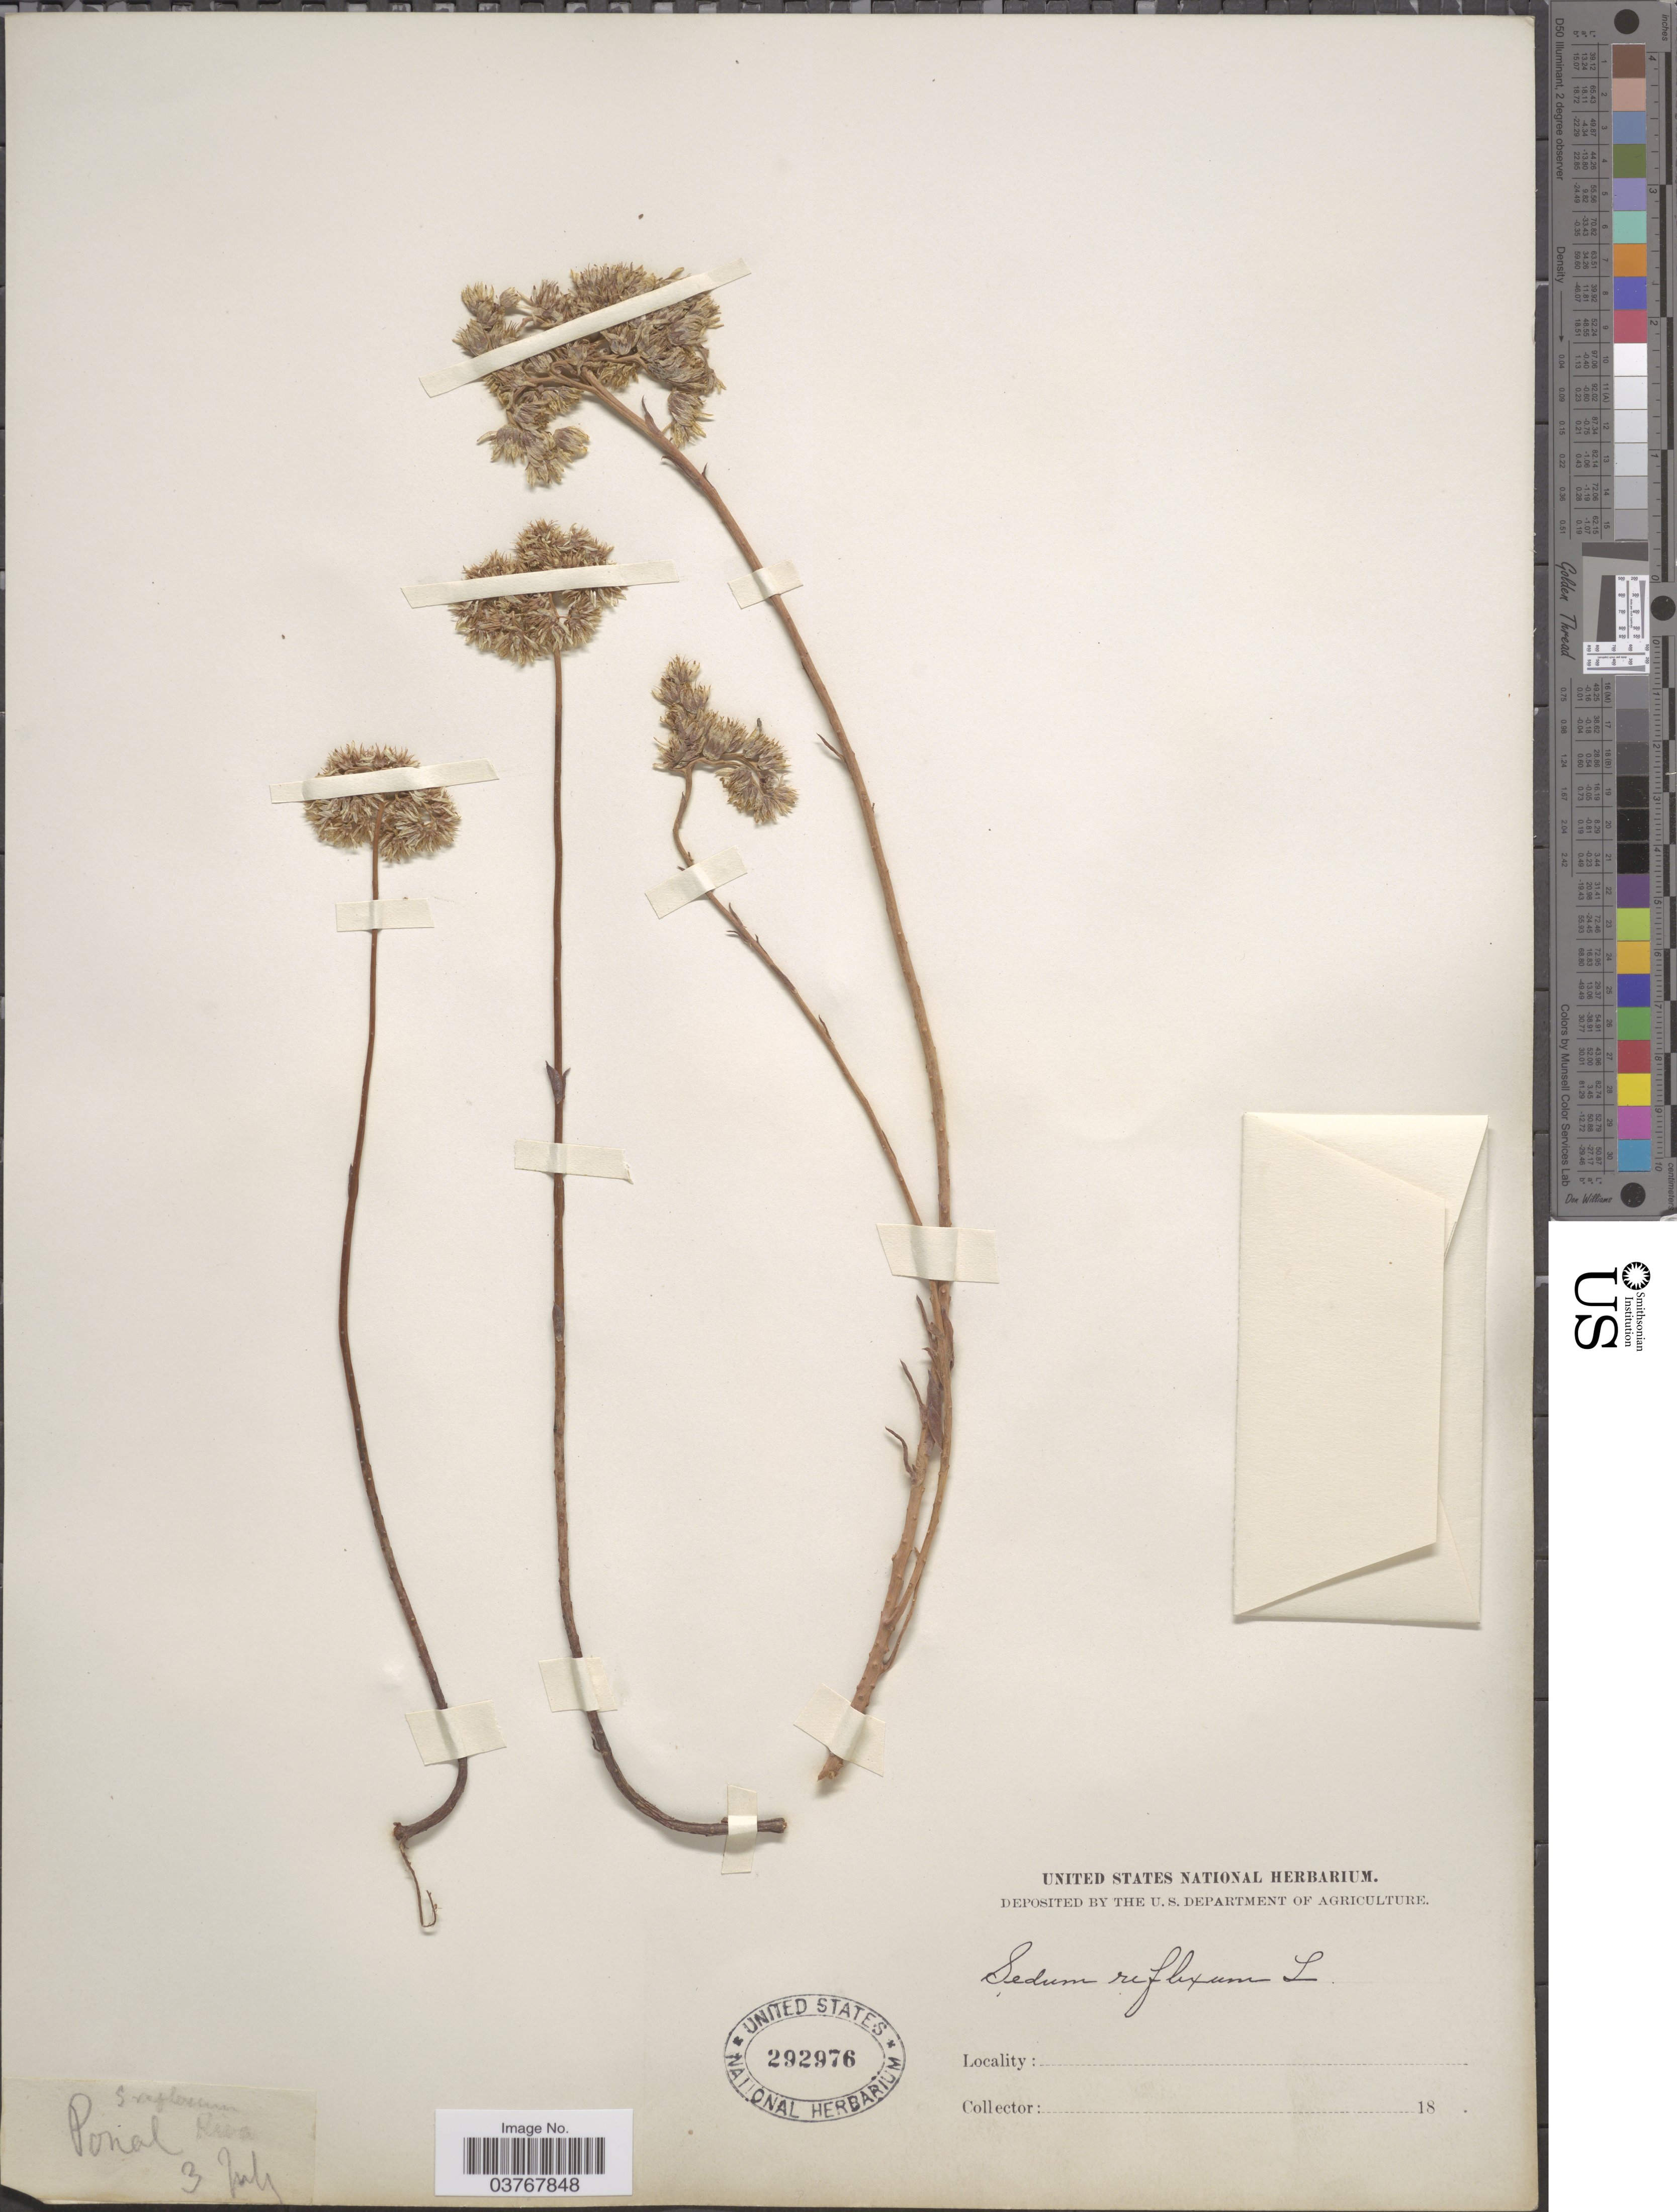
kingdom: Plantae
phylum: Tracheophyta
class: Magnoliopsida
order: Saxifragales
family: Crassulaceae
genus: Petrosedum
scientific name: Petrosedum rupestre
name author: (L.) P.V. Heath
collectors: ex herb. United States National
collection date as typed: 3 July 18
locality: Riva Ponal. [unsure placement]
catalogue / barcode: US 292976